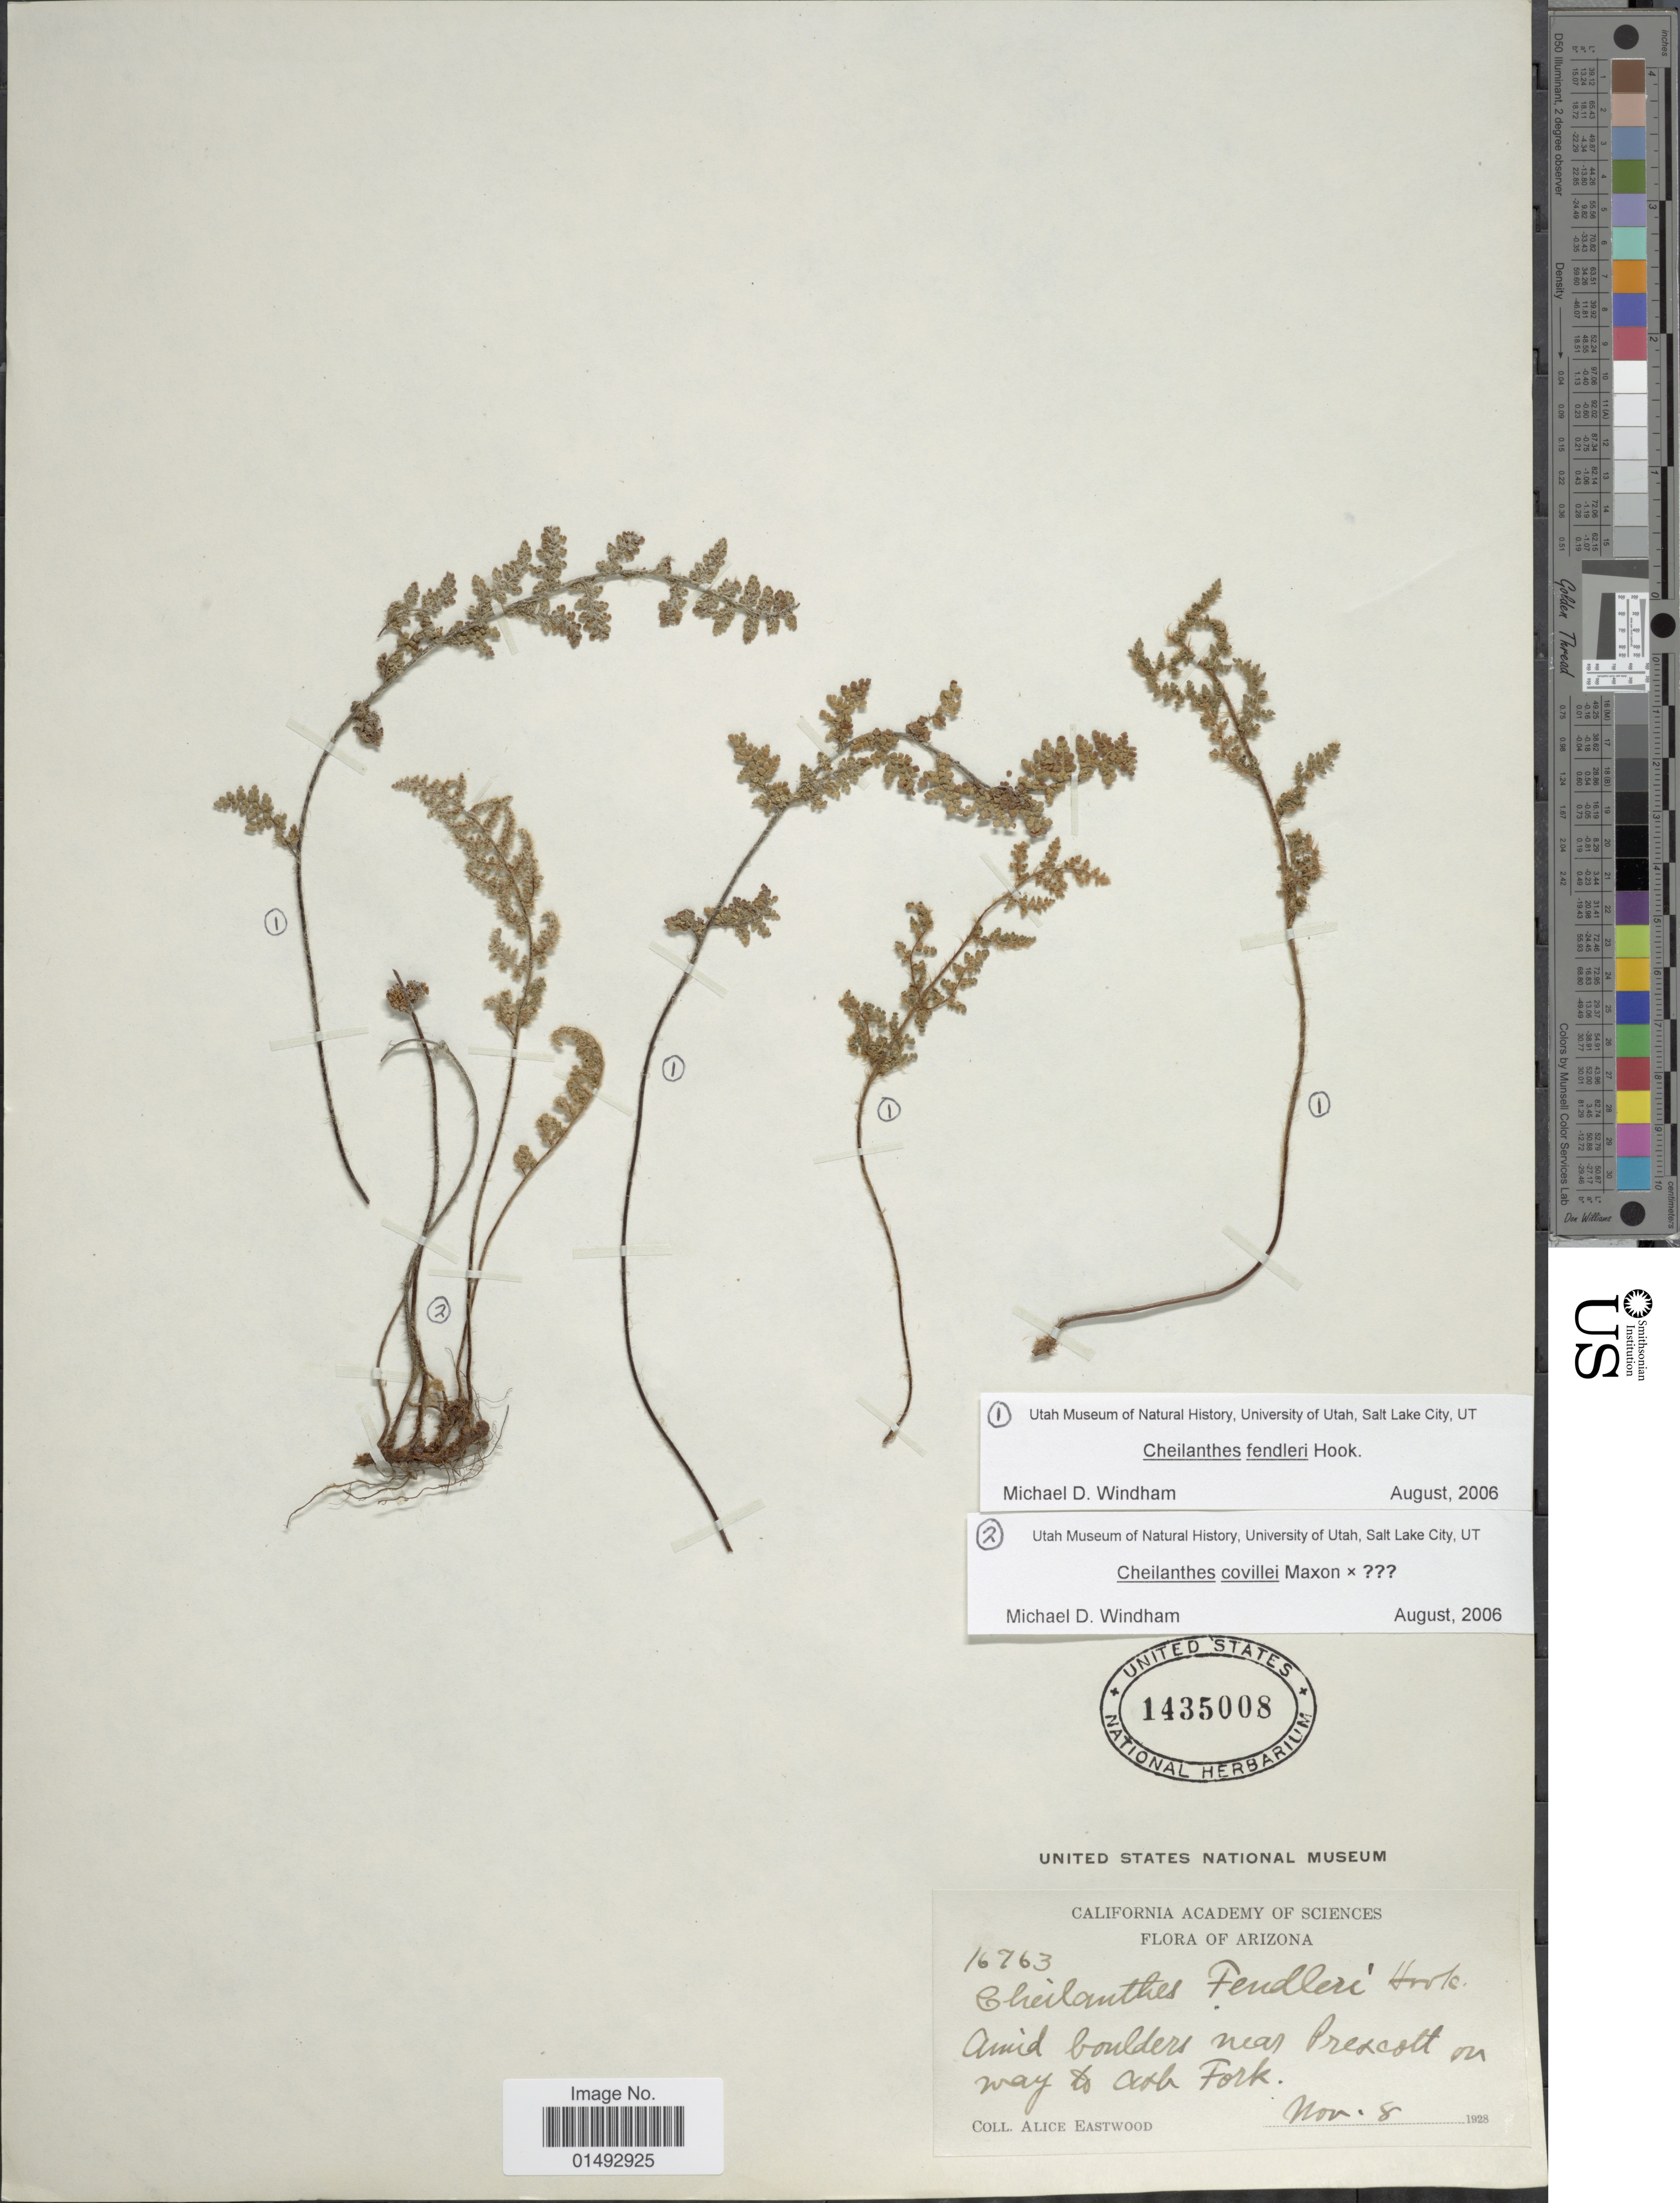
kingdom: Plantae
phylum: Tracheophyta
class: Polypodiopsida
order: Polypodiales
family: Pteridaceae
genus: Myriopteris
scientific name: Myriopteris fendleri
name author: (Hook.) E. Fourn.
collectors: A. Eastwood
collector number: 16763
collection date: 1928-11-08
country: United States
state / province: Arizona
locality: Amid boulders near Prescott on way to Ash Fork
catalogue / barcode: US 1435008